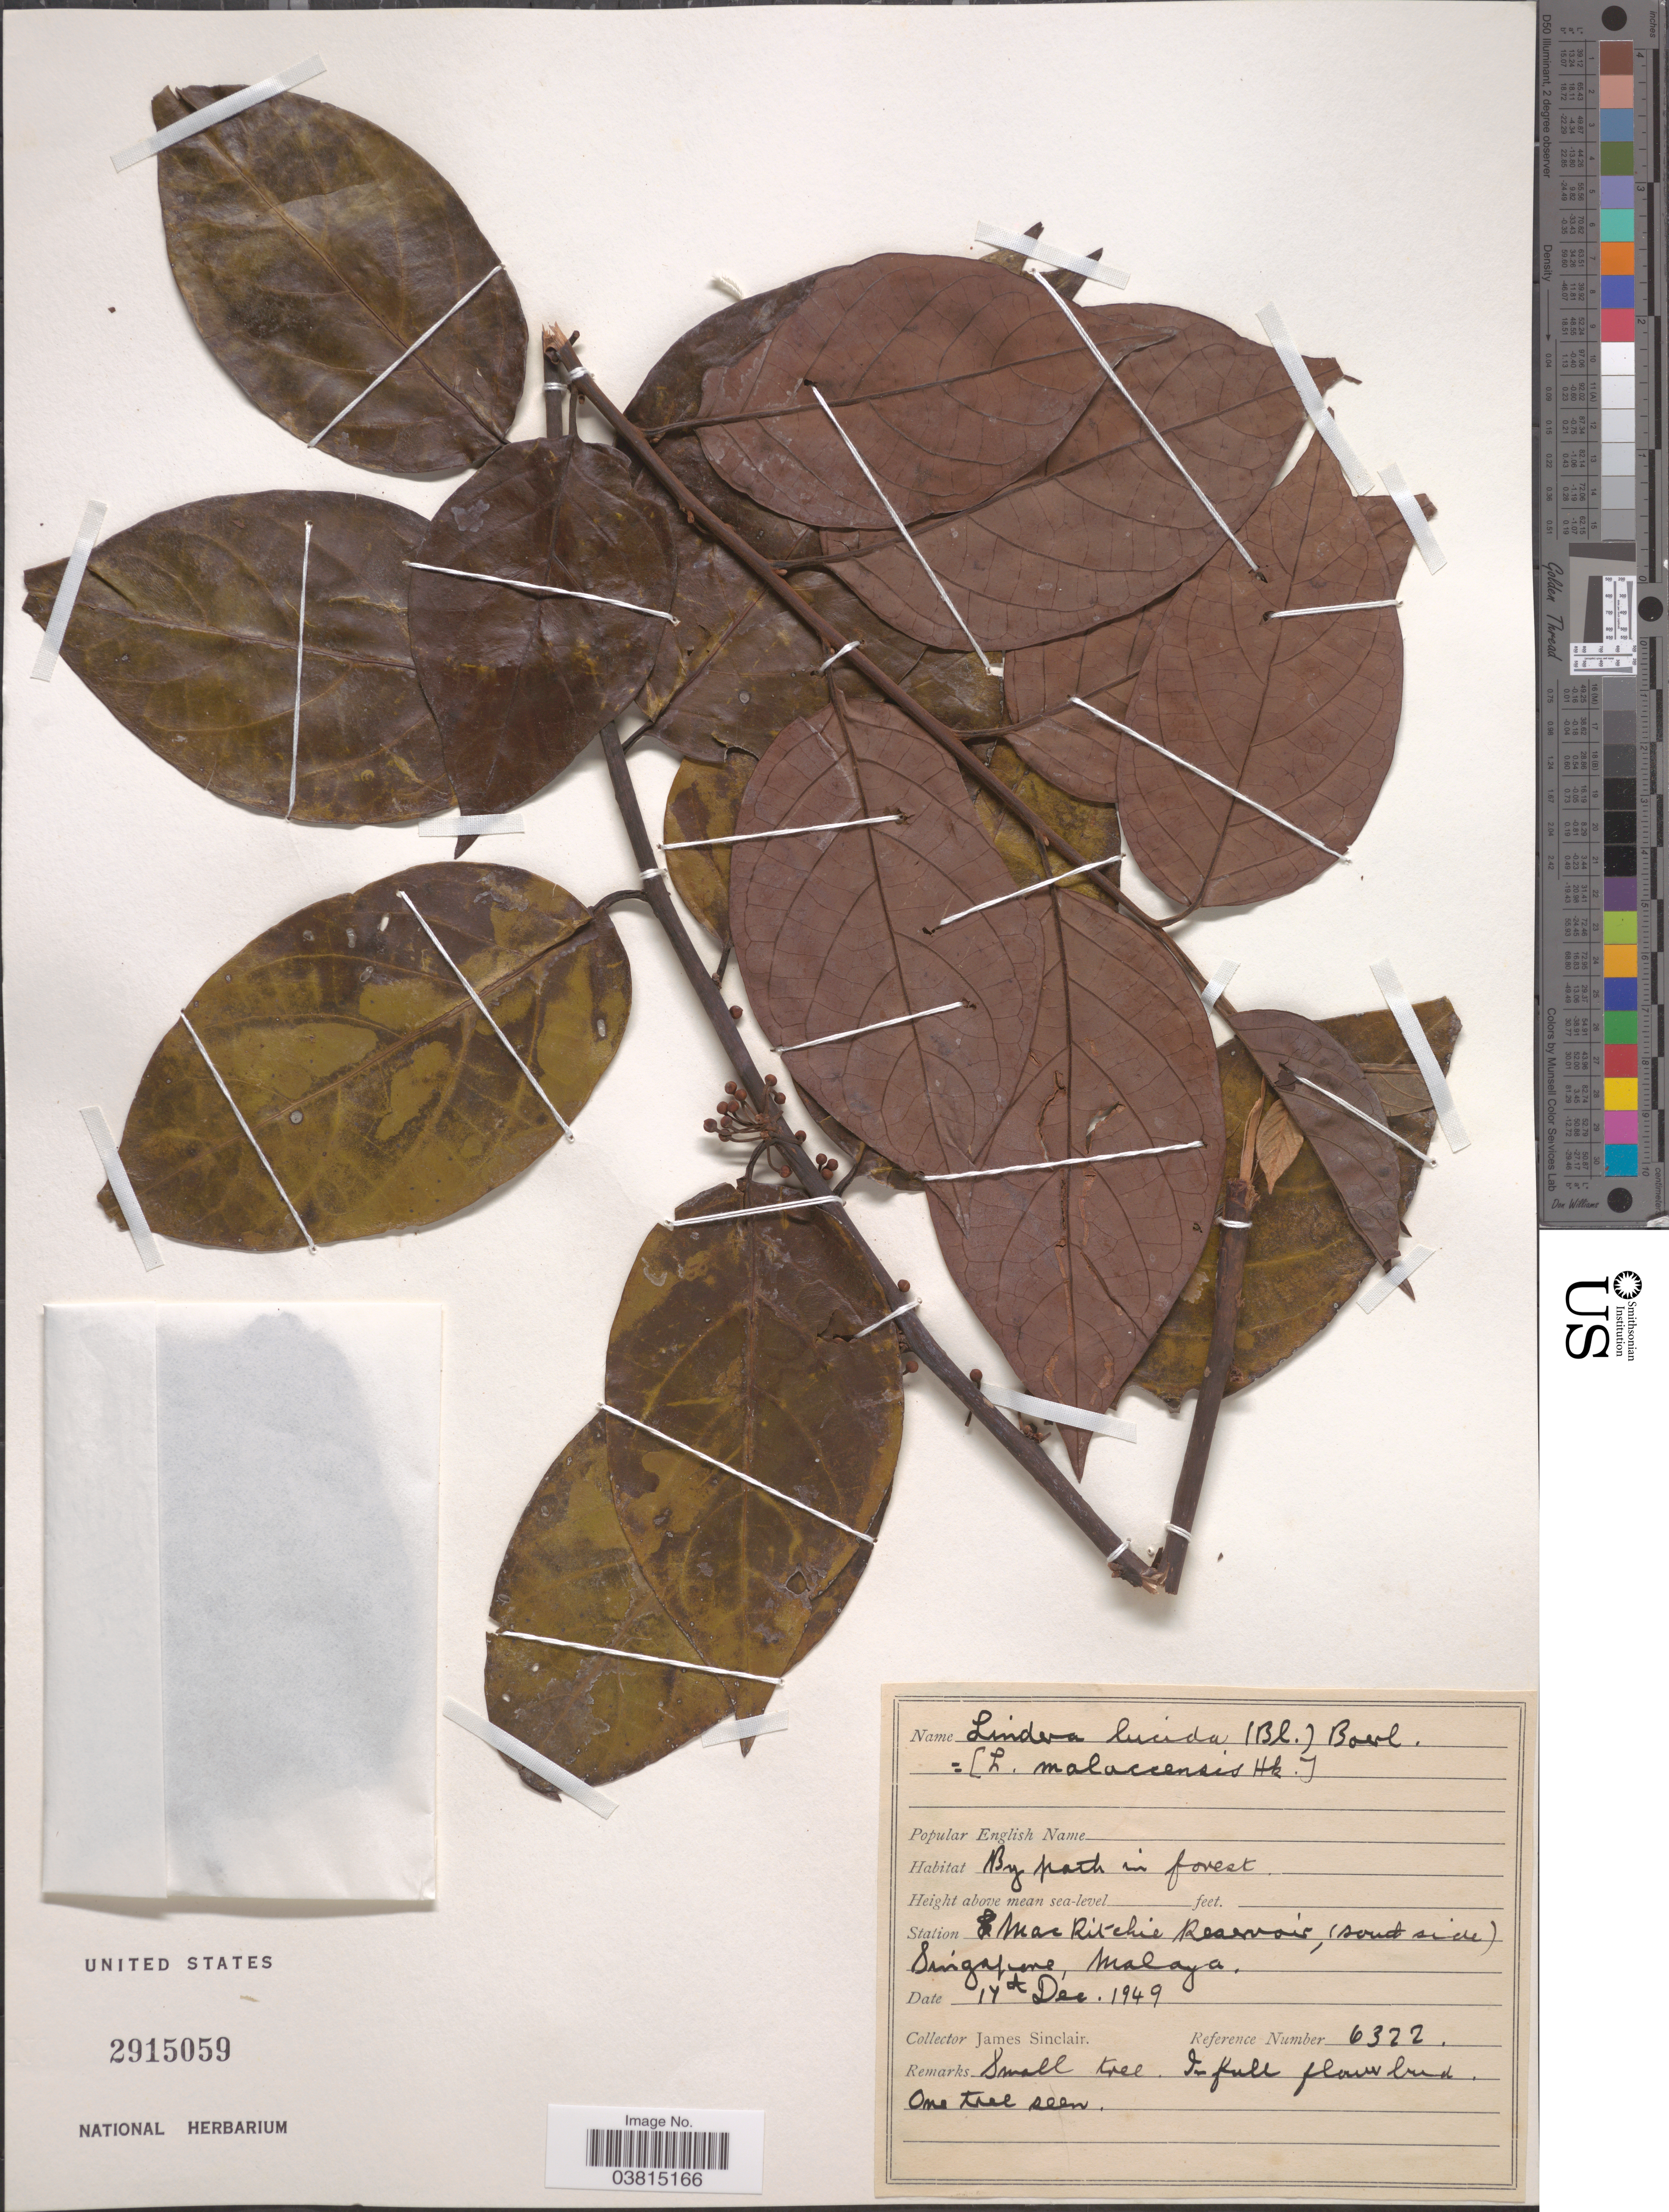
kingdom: Plantae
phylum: Tracheophyta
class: Magnoliopsida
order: Laurales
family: Lauraceae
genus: Lindera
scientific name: Lindera malaccensis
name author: Hook. f.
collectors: J. Sinclair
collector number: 6322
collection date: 1949-12-17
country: Singapore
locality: Station Mac Ritchi Reservoir, (south side). Malaya.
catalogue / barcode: US 2915059